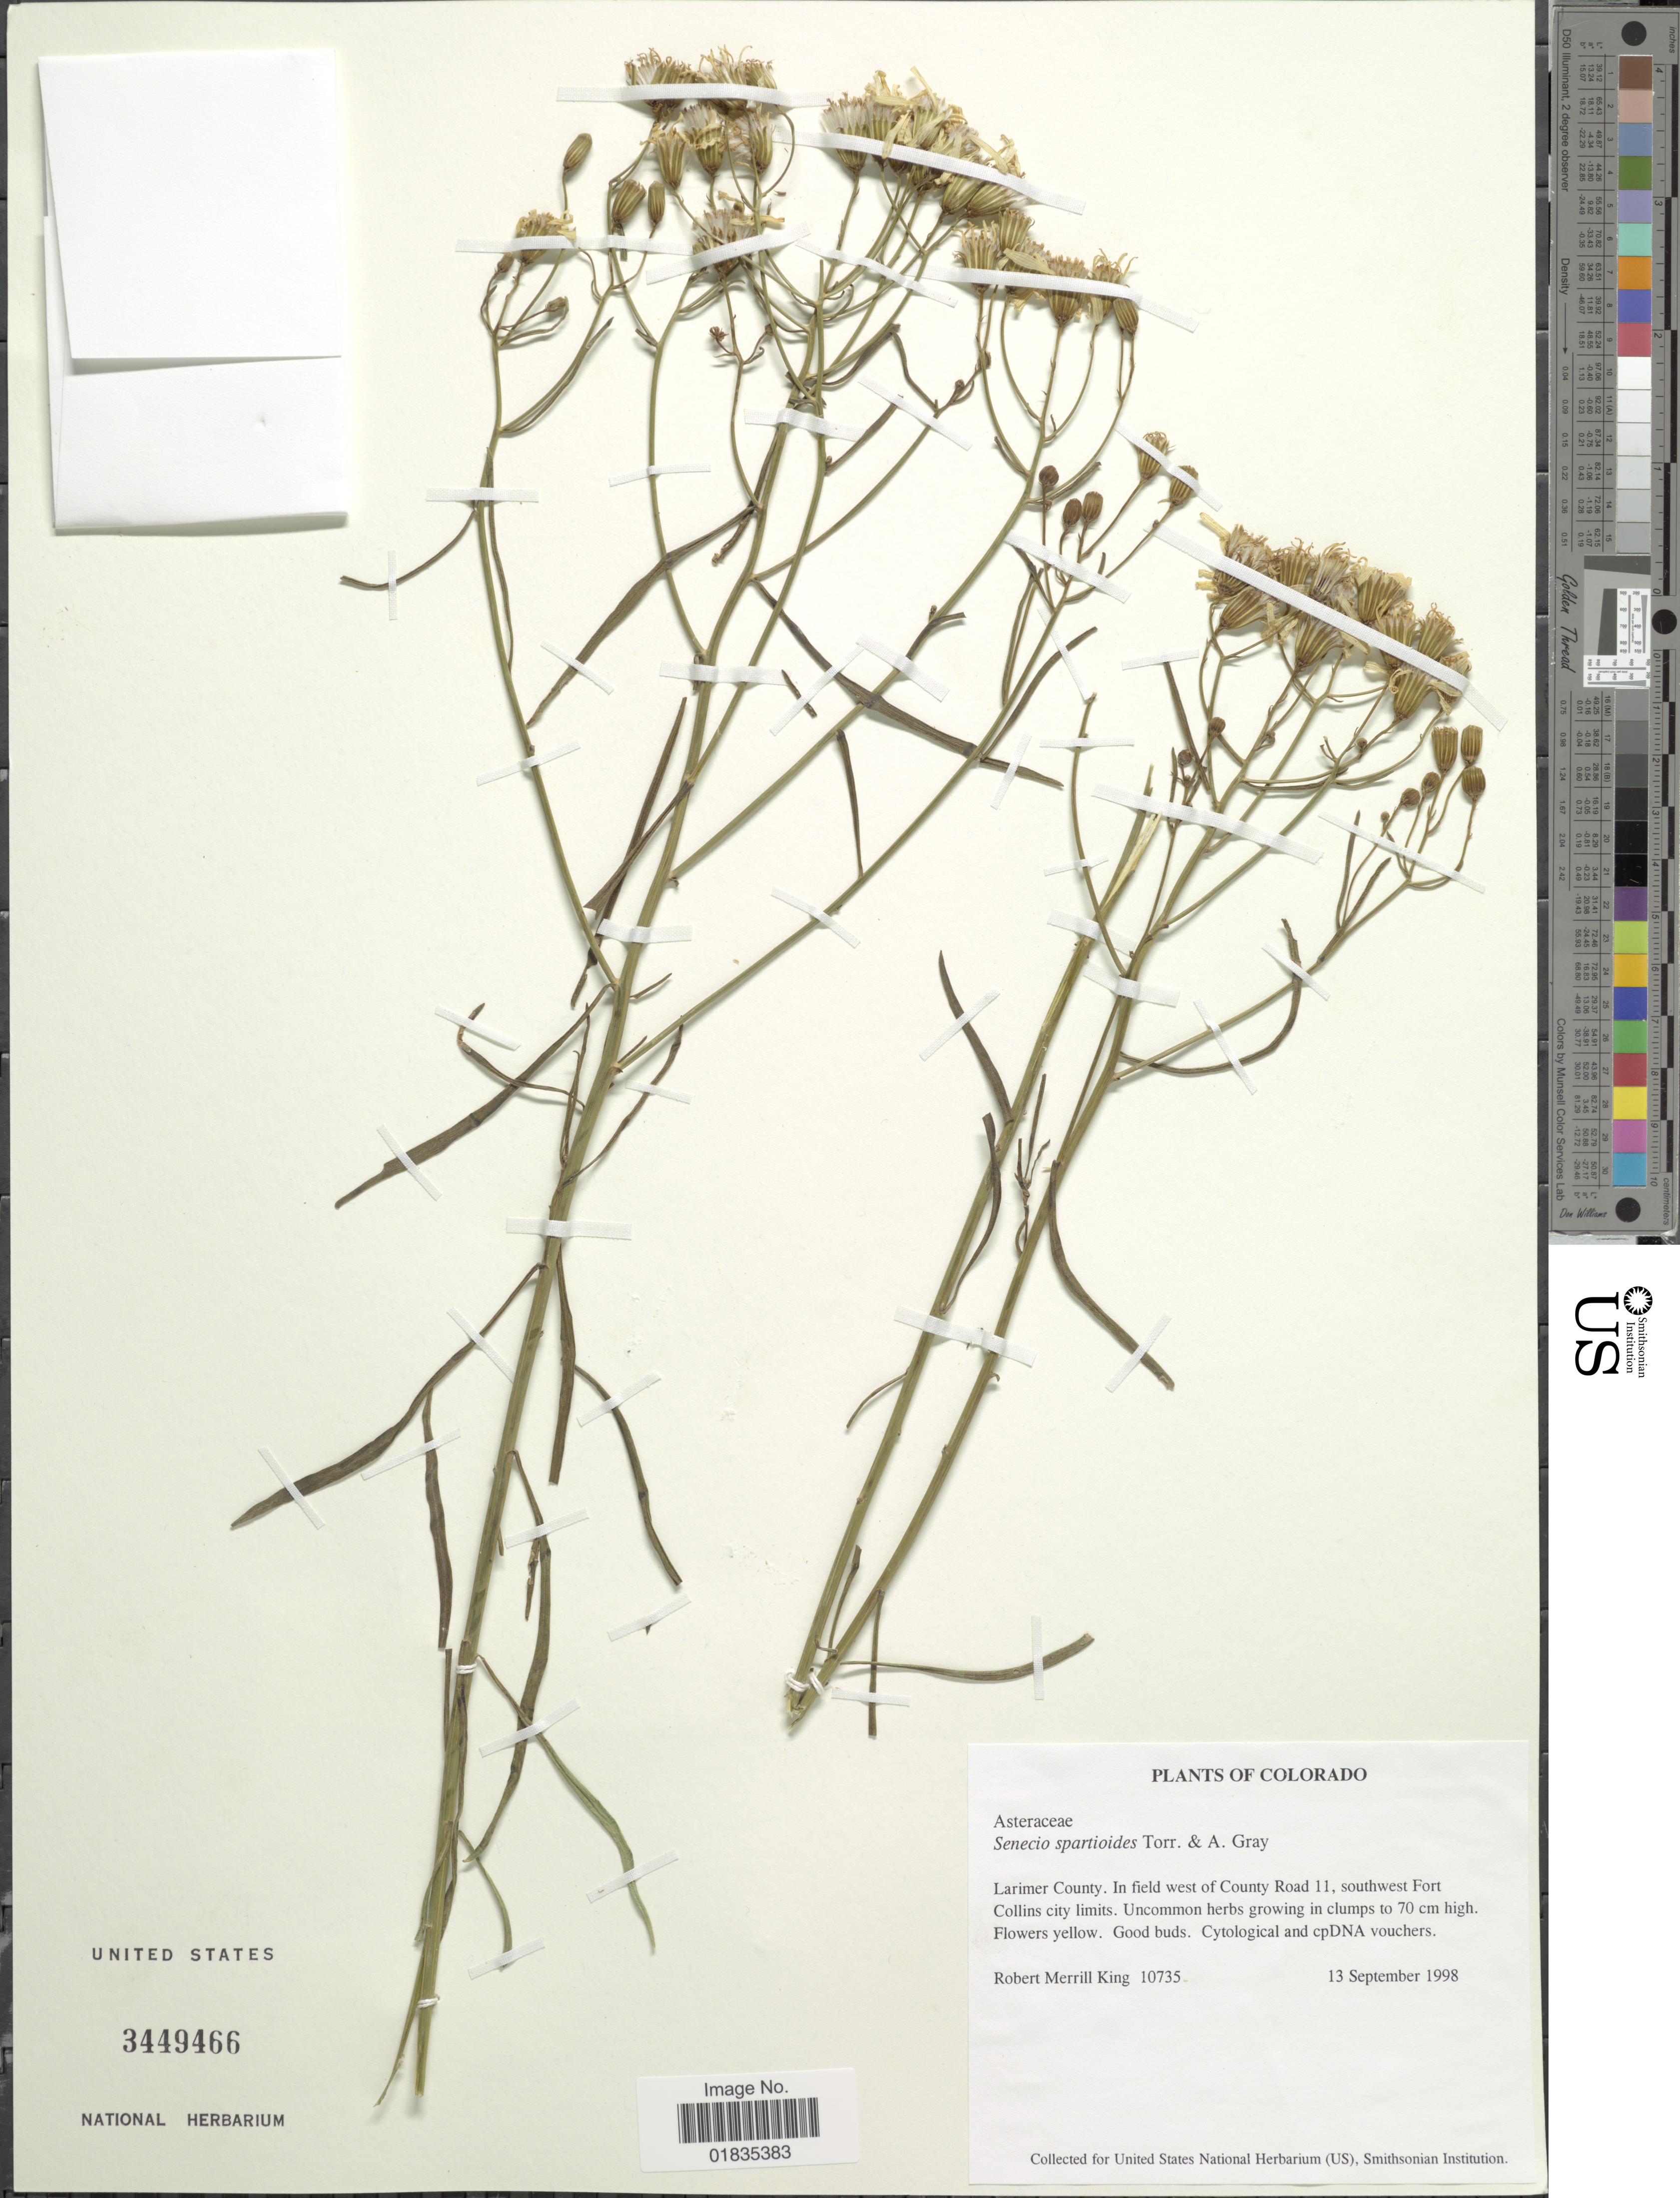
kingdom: Plantae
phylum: Tracheophyta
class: Magnoliopsida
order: Asterales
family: Asteraceae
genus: Senecio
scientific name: Senecio spartioides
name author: Torr. & A. Gray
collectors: R. M. King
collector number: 10735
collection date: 1998-09-13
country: United States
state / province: Colorado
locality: Larimer County, in field west of County Road 11, southwest Fort Collins city limits.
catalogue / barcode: US 3449466